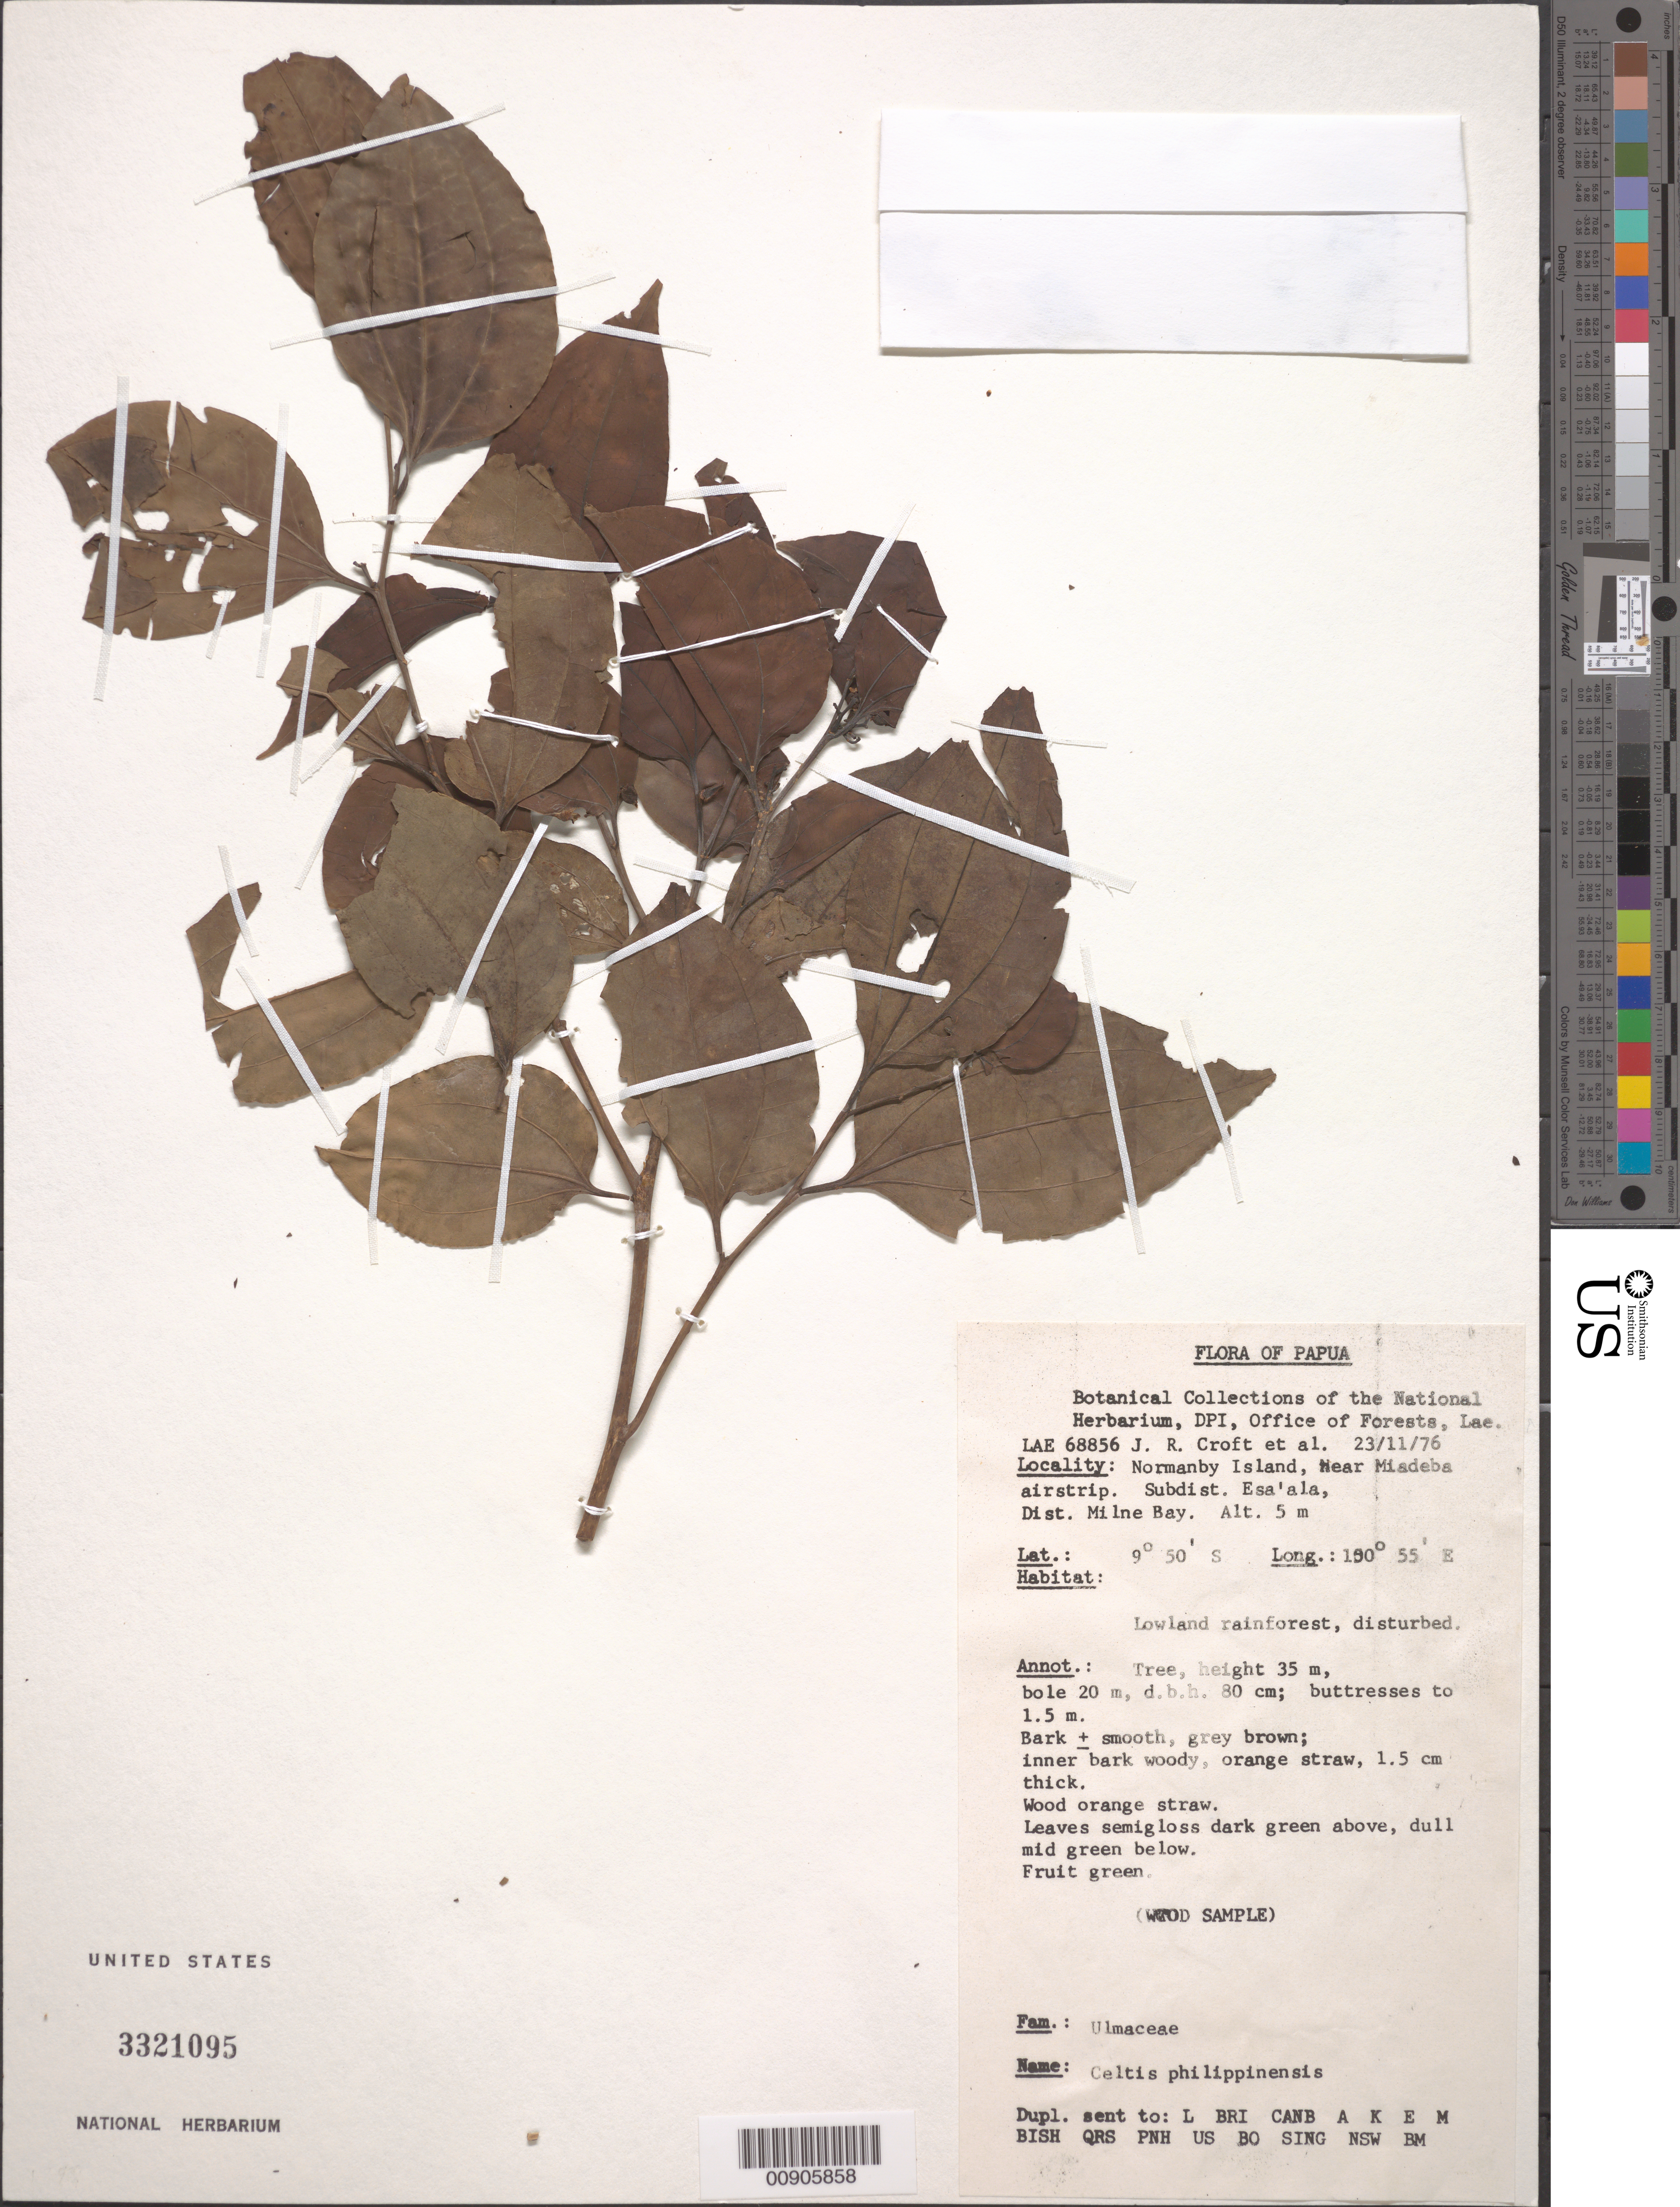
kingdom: Plantae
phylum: Tracheophyta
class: Magnoliopsida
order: Rosales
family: Cannabaceae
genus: Celtis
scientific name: Celtis philippensis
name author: Blanco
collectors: J. R. Croft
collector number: LAE 68856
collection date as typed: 23 Nov 1976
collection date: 1976-11-23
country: Papua New Guinea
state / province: Milne Bay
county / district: Esa'ala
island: Normanby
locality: Near Miadeba airstrip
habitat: lowland rainforest, disturbed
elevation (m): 5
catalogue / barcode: US 3321095